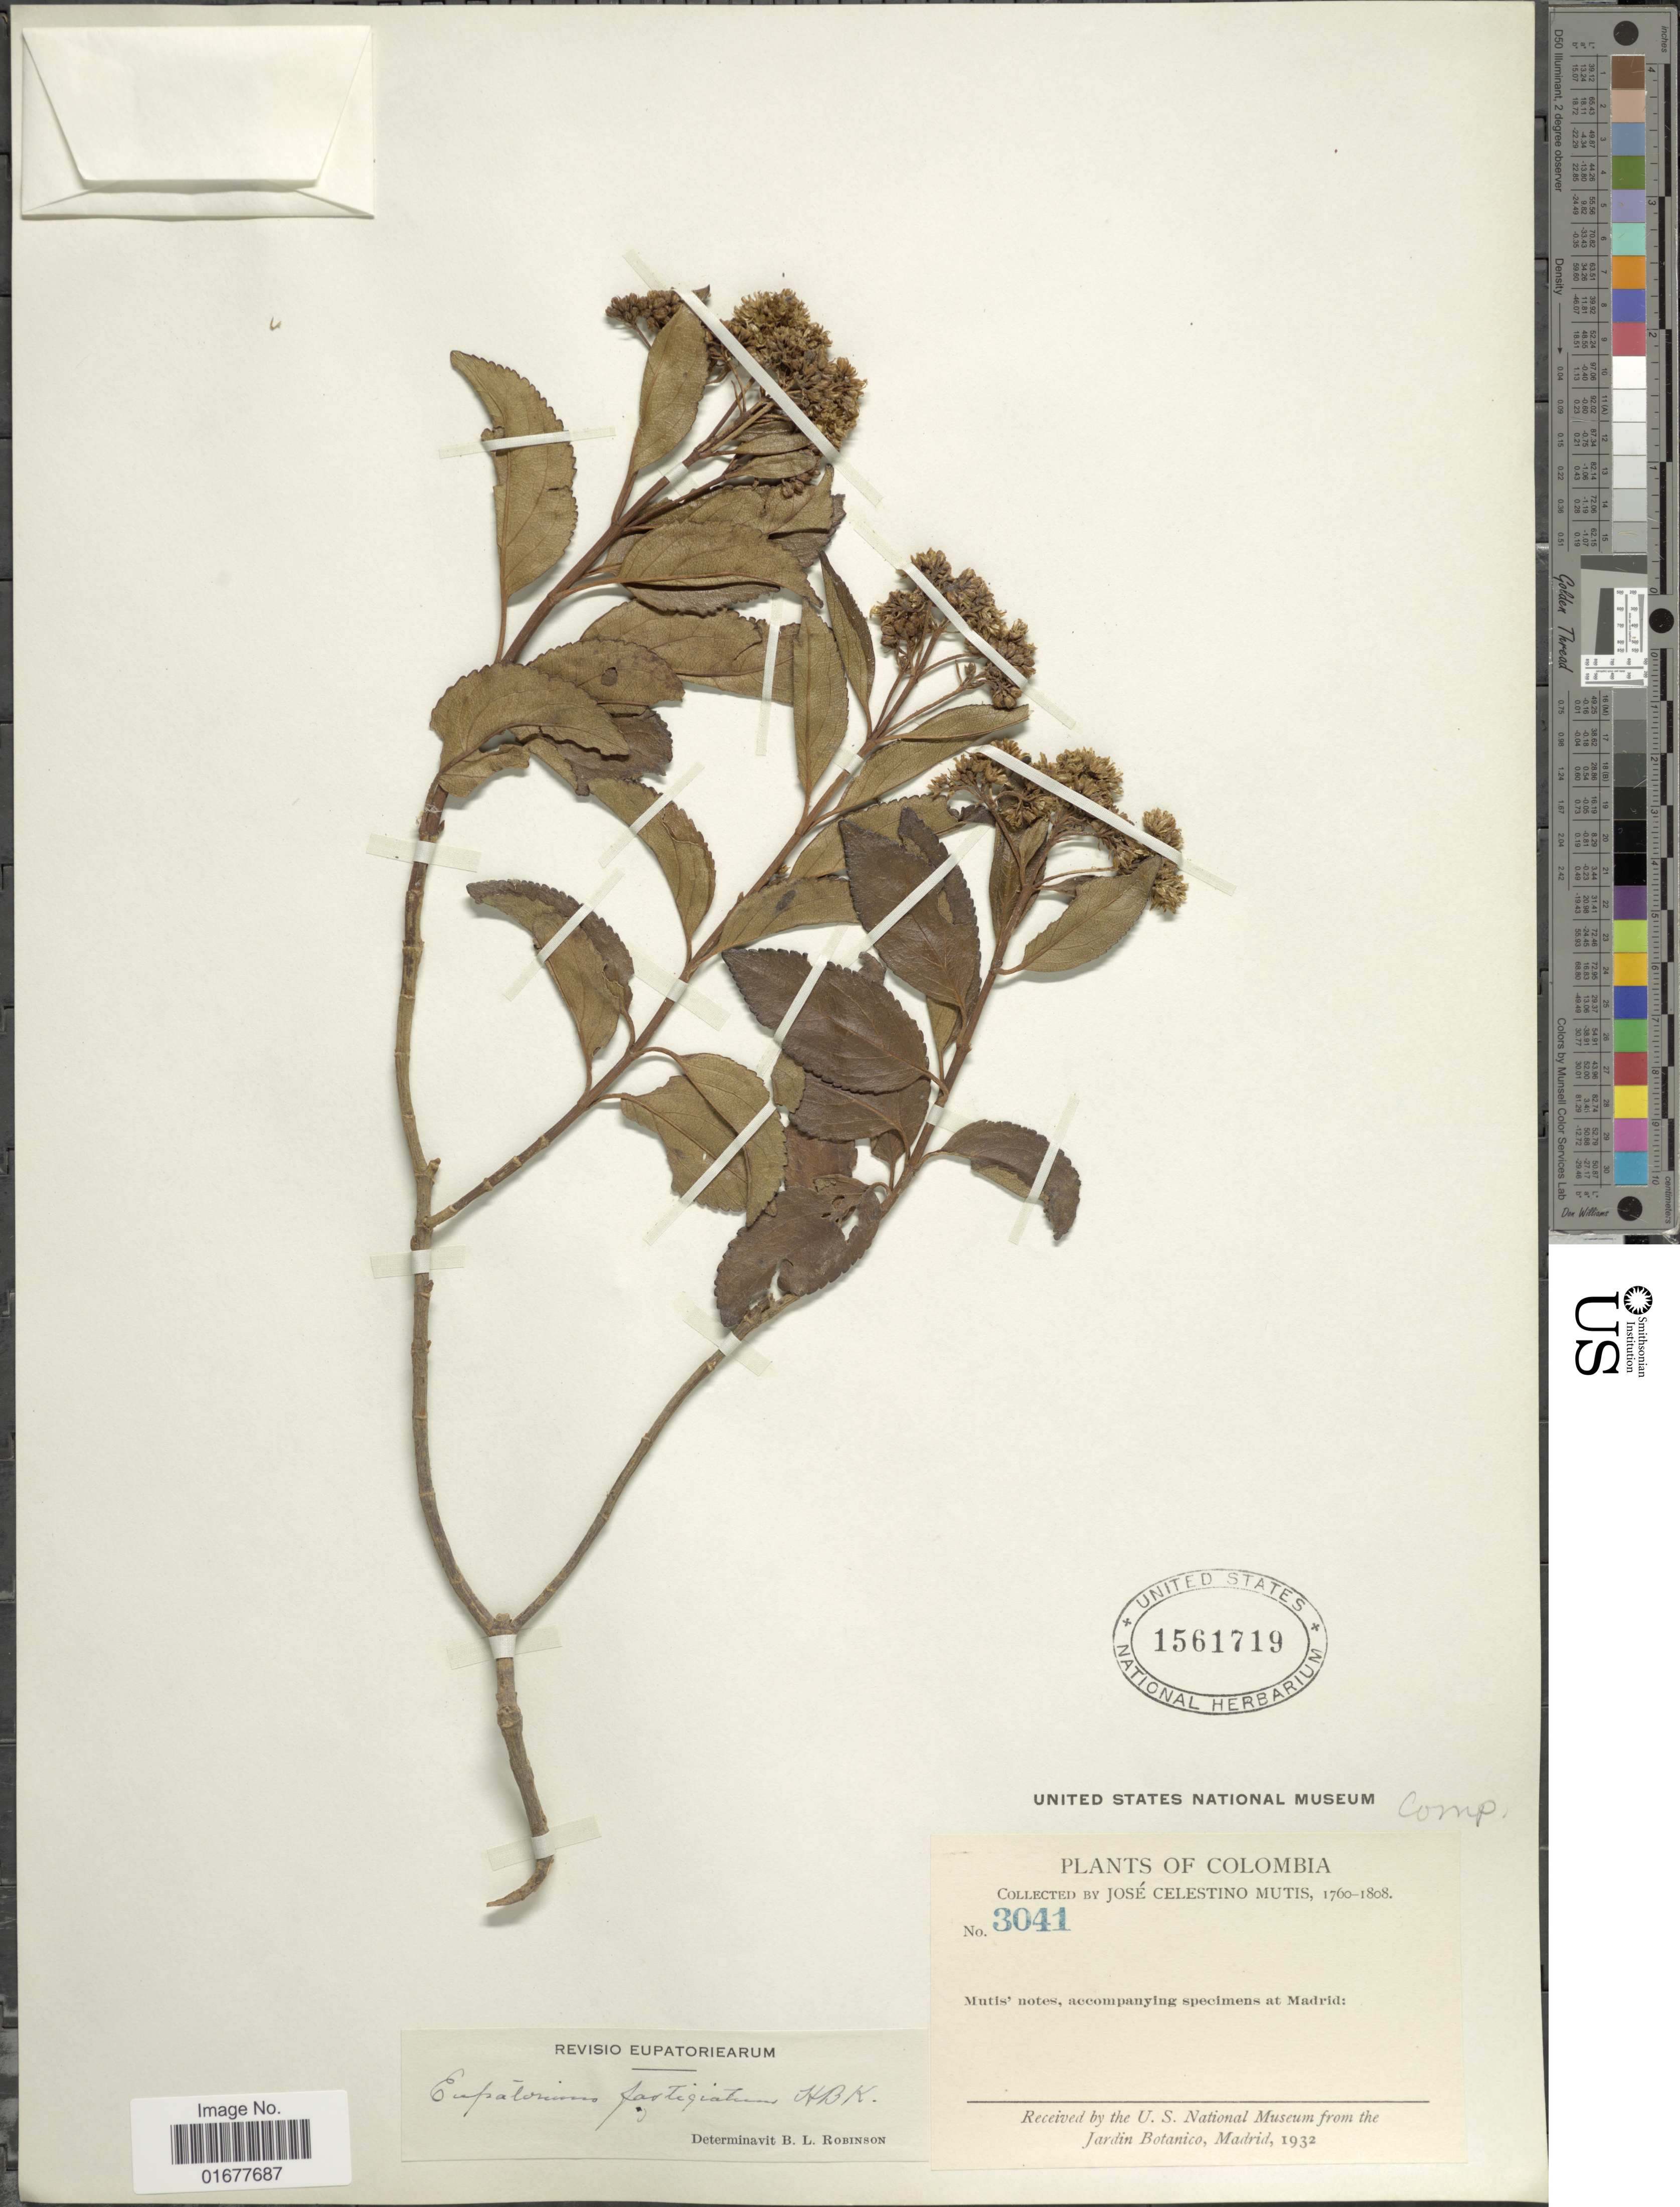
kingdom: Plantae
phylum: Tracheophyta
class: Magnoliopsida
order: Asterales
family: Asteraceae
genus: Ageratina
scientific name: Ageratina tinifolia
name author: (Kunth) R.M. King & H. Rob.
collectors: J. C. B. Mutis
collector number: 3041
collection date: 1760/1808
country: Colombia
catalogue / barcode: US 1561719